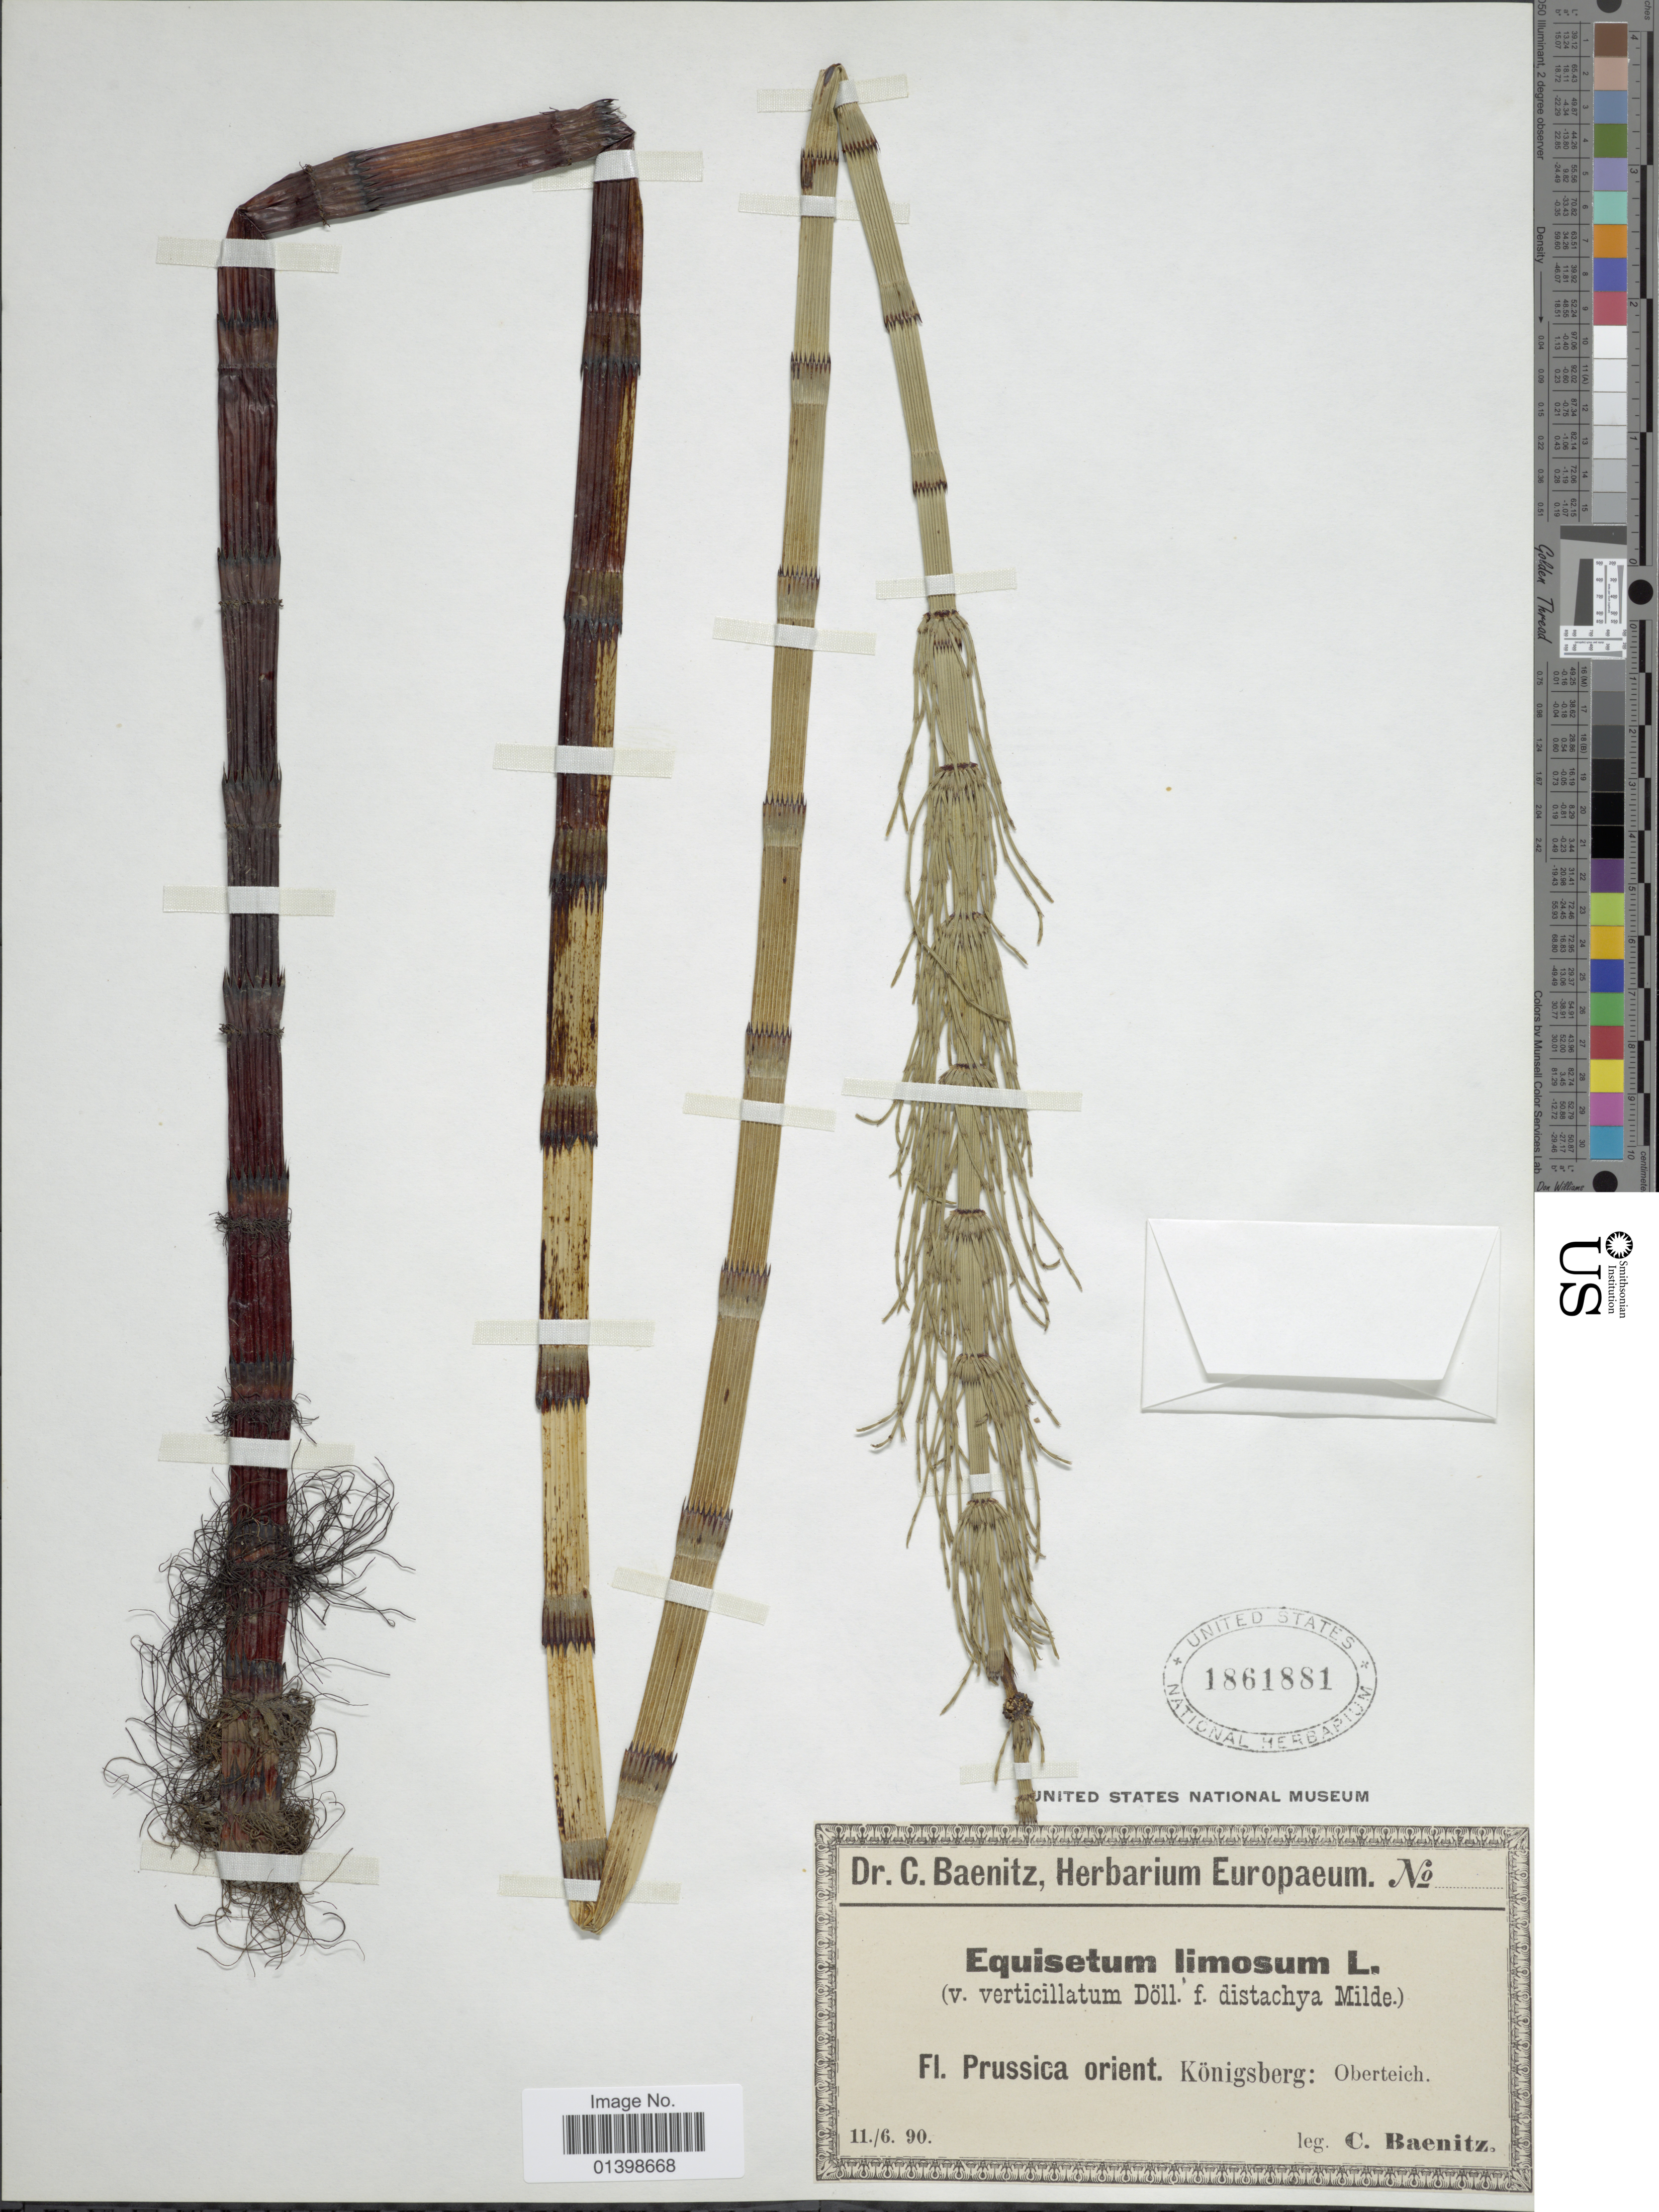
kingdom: Plantae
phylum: Tracheophyta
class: Polypodiopsida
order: Equisetales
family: Equisetaceae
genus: Equisetum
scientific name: Equisetum fluviatile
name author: L.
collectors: C. G. Baenitz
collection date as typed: Transcribed d/m/y: 11/6/90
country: Russian Federation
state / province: Kaliningrad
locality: Prussica orient. Königbserg: Oberteich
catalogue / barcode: US 1861881